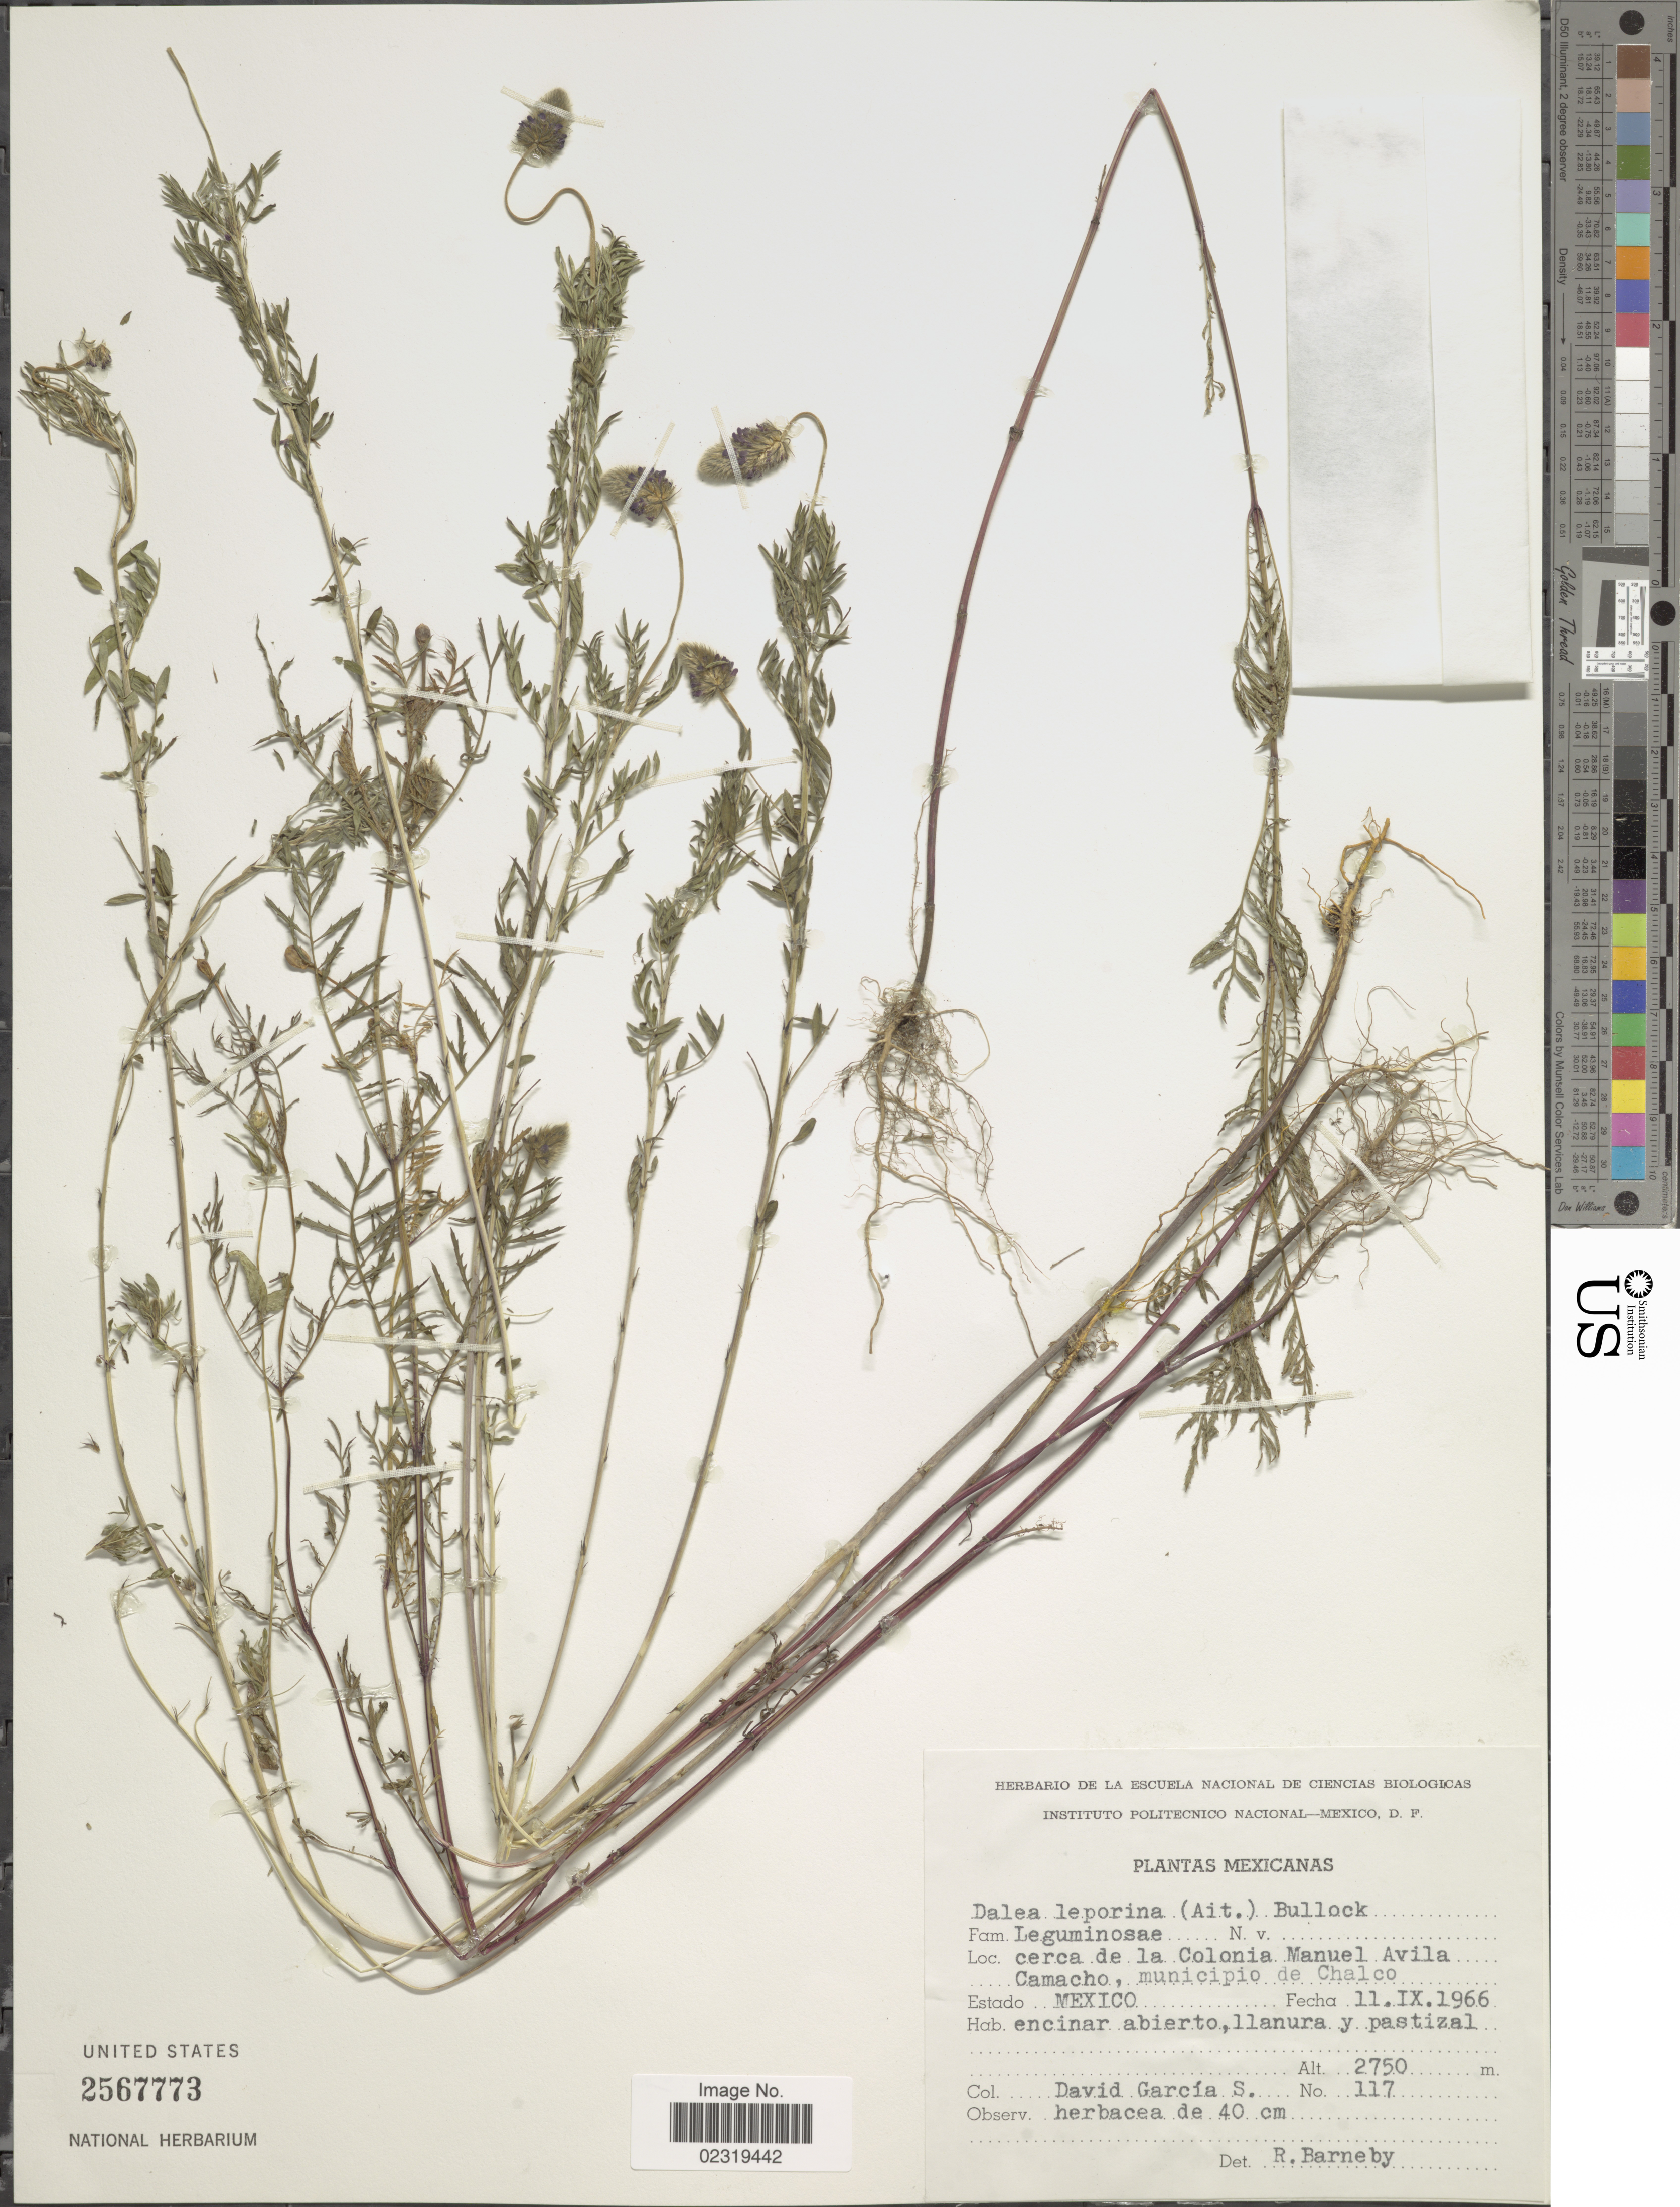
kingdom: Plantae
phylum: Tracheophyta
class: Magnoliopsida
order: Fabales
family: Fabaceae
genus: Dalea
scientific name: Dalea leporina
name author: (Aiton) Bullock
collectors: D. Garcia S.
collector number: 117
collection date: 1966-09-11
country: Mexico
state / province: México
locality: Cerca de la Colonia Manuel Avila Camacho, municipio de Cjalco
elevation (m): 2750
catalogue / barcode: US 2567773